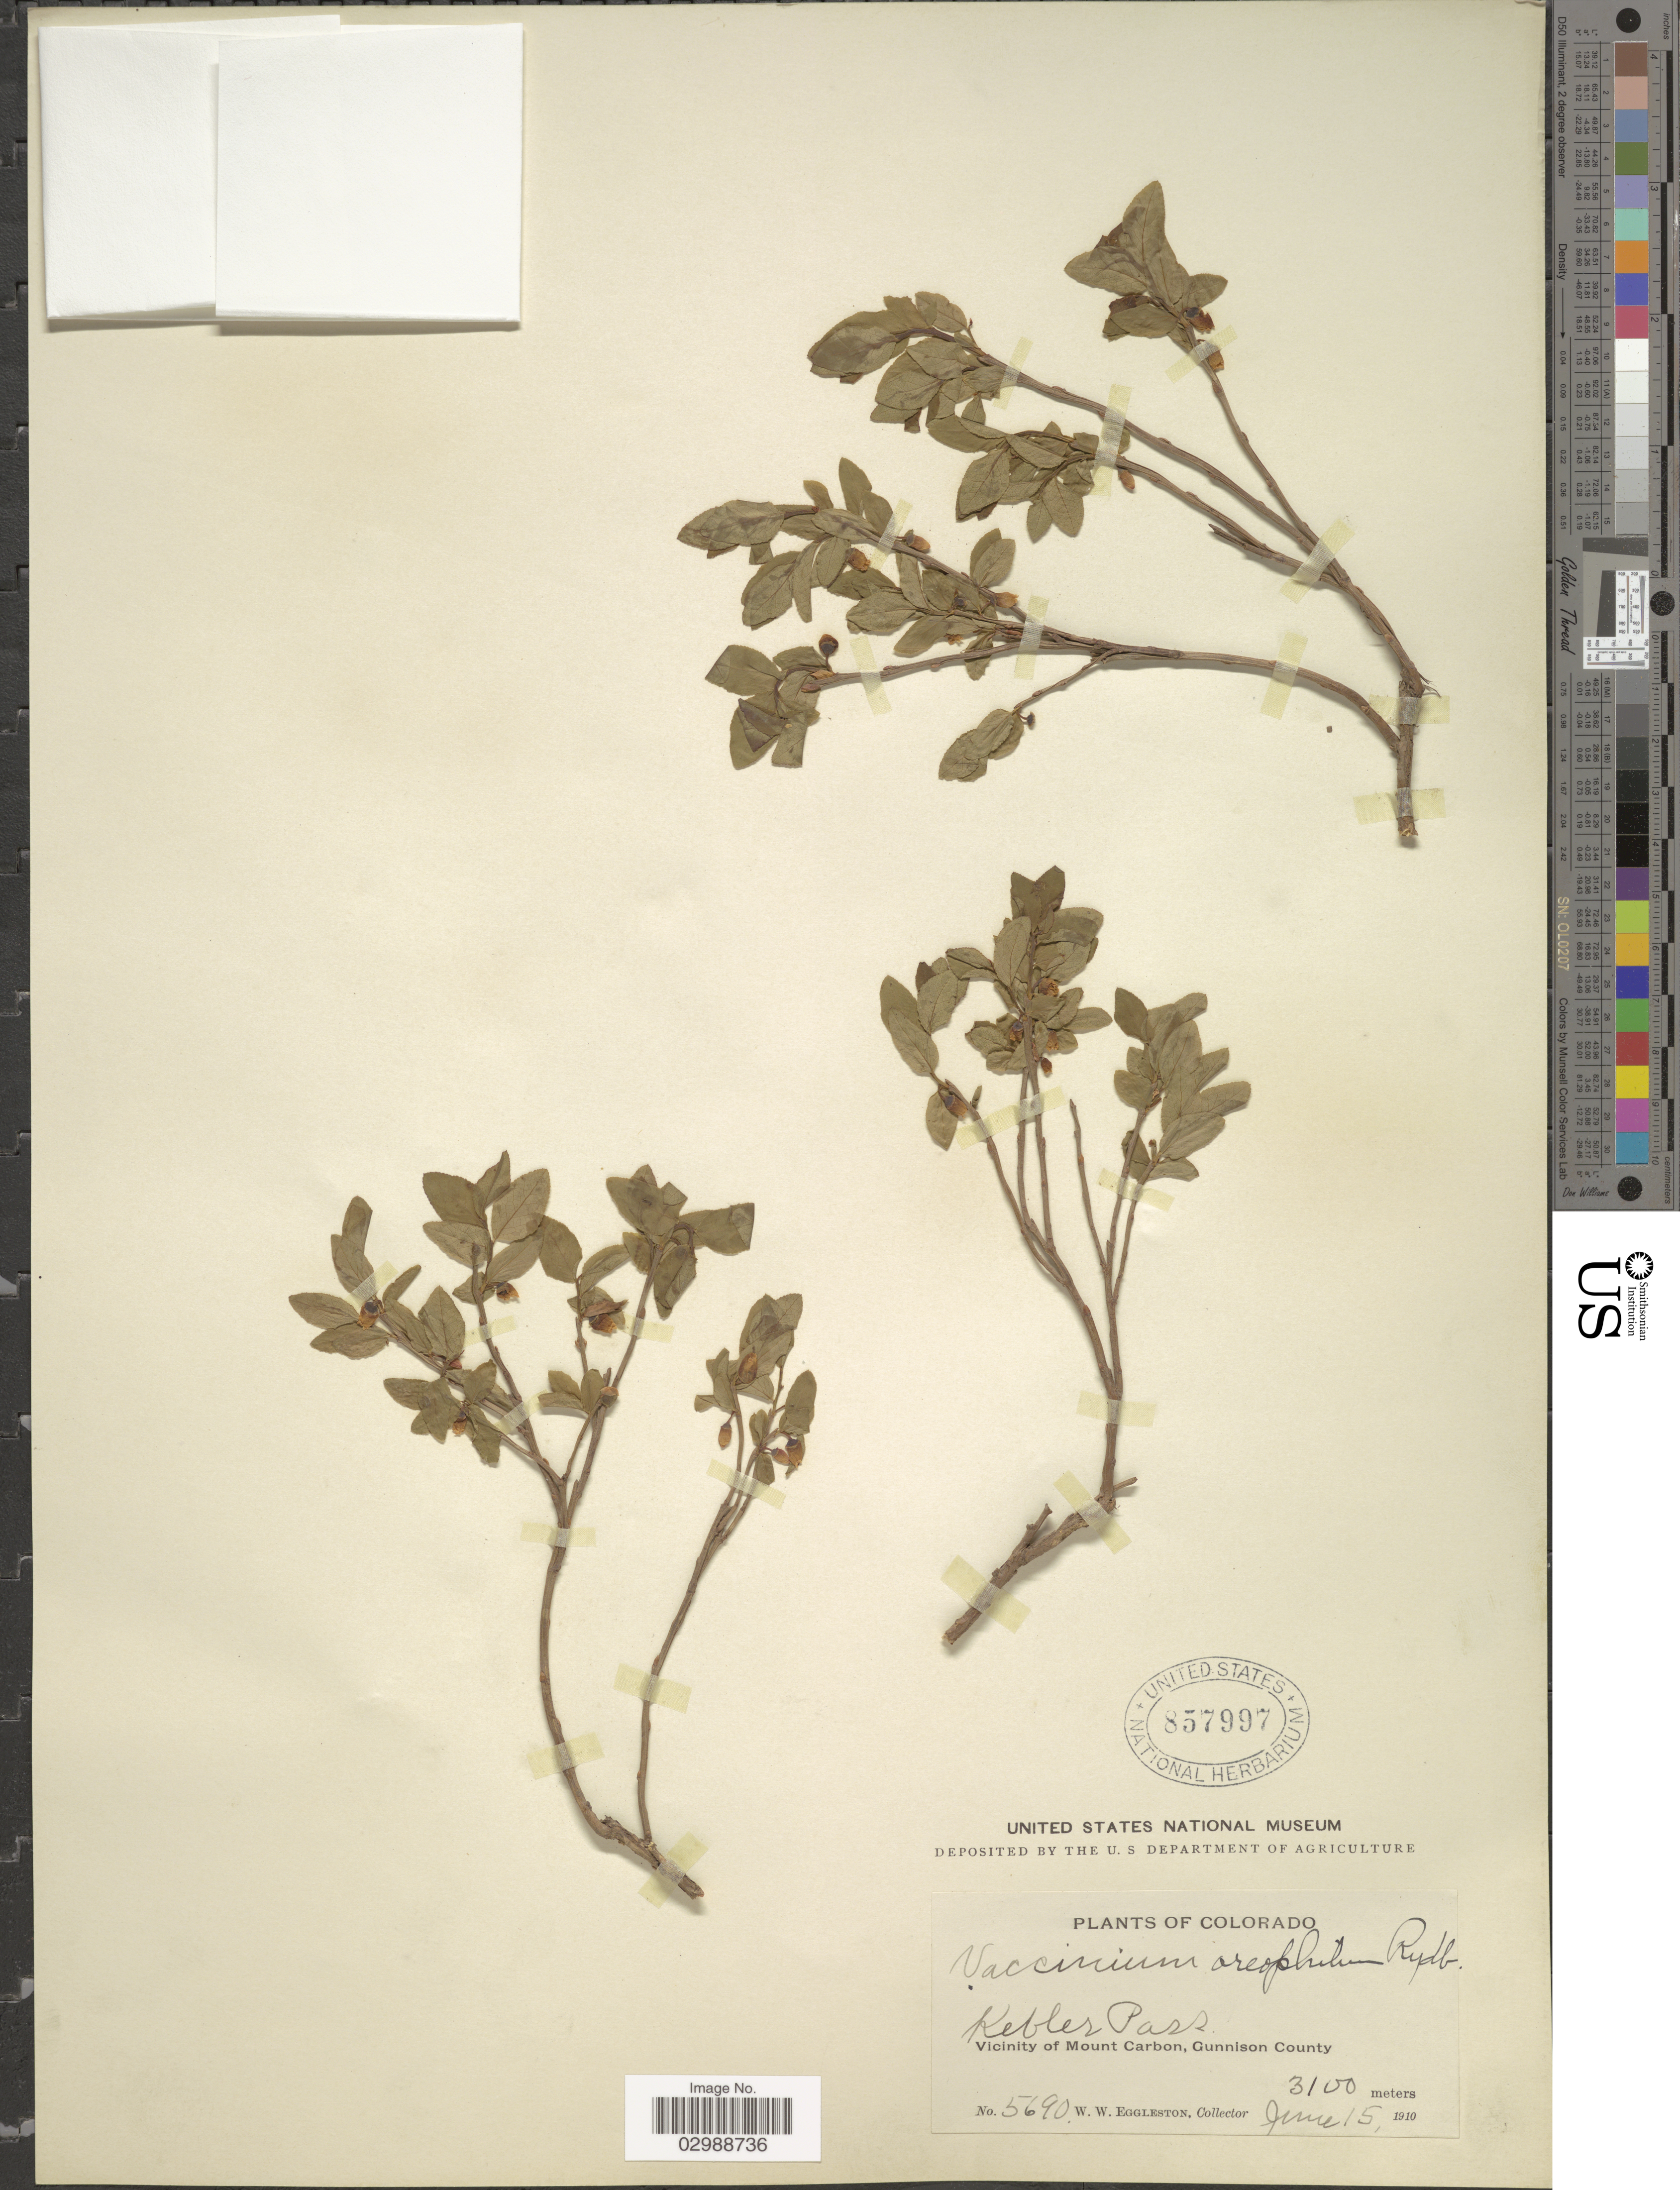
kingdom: Plantae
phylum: Tracheophyta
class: Magnoliopsida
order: Ericales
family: Ericaceae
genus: Vaccinium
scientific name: Vaccinium myrtillus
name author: L.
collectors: W. W. Eggleston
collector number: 5690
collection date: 1910-06-15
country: United States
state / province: Colorado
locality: Kebler Pass. Vicinity of Mount Carbon, Gunnison County.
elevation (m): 3100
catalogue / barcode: US 857997